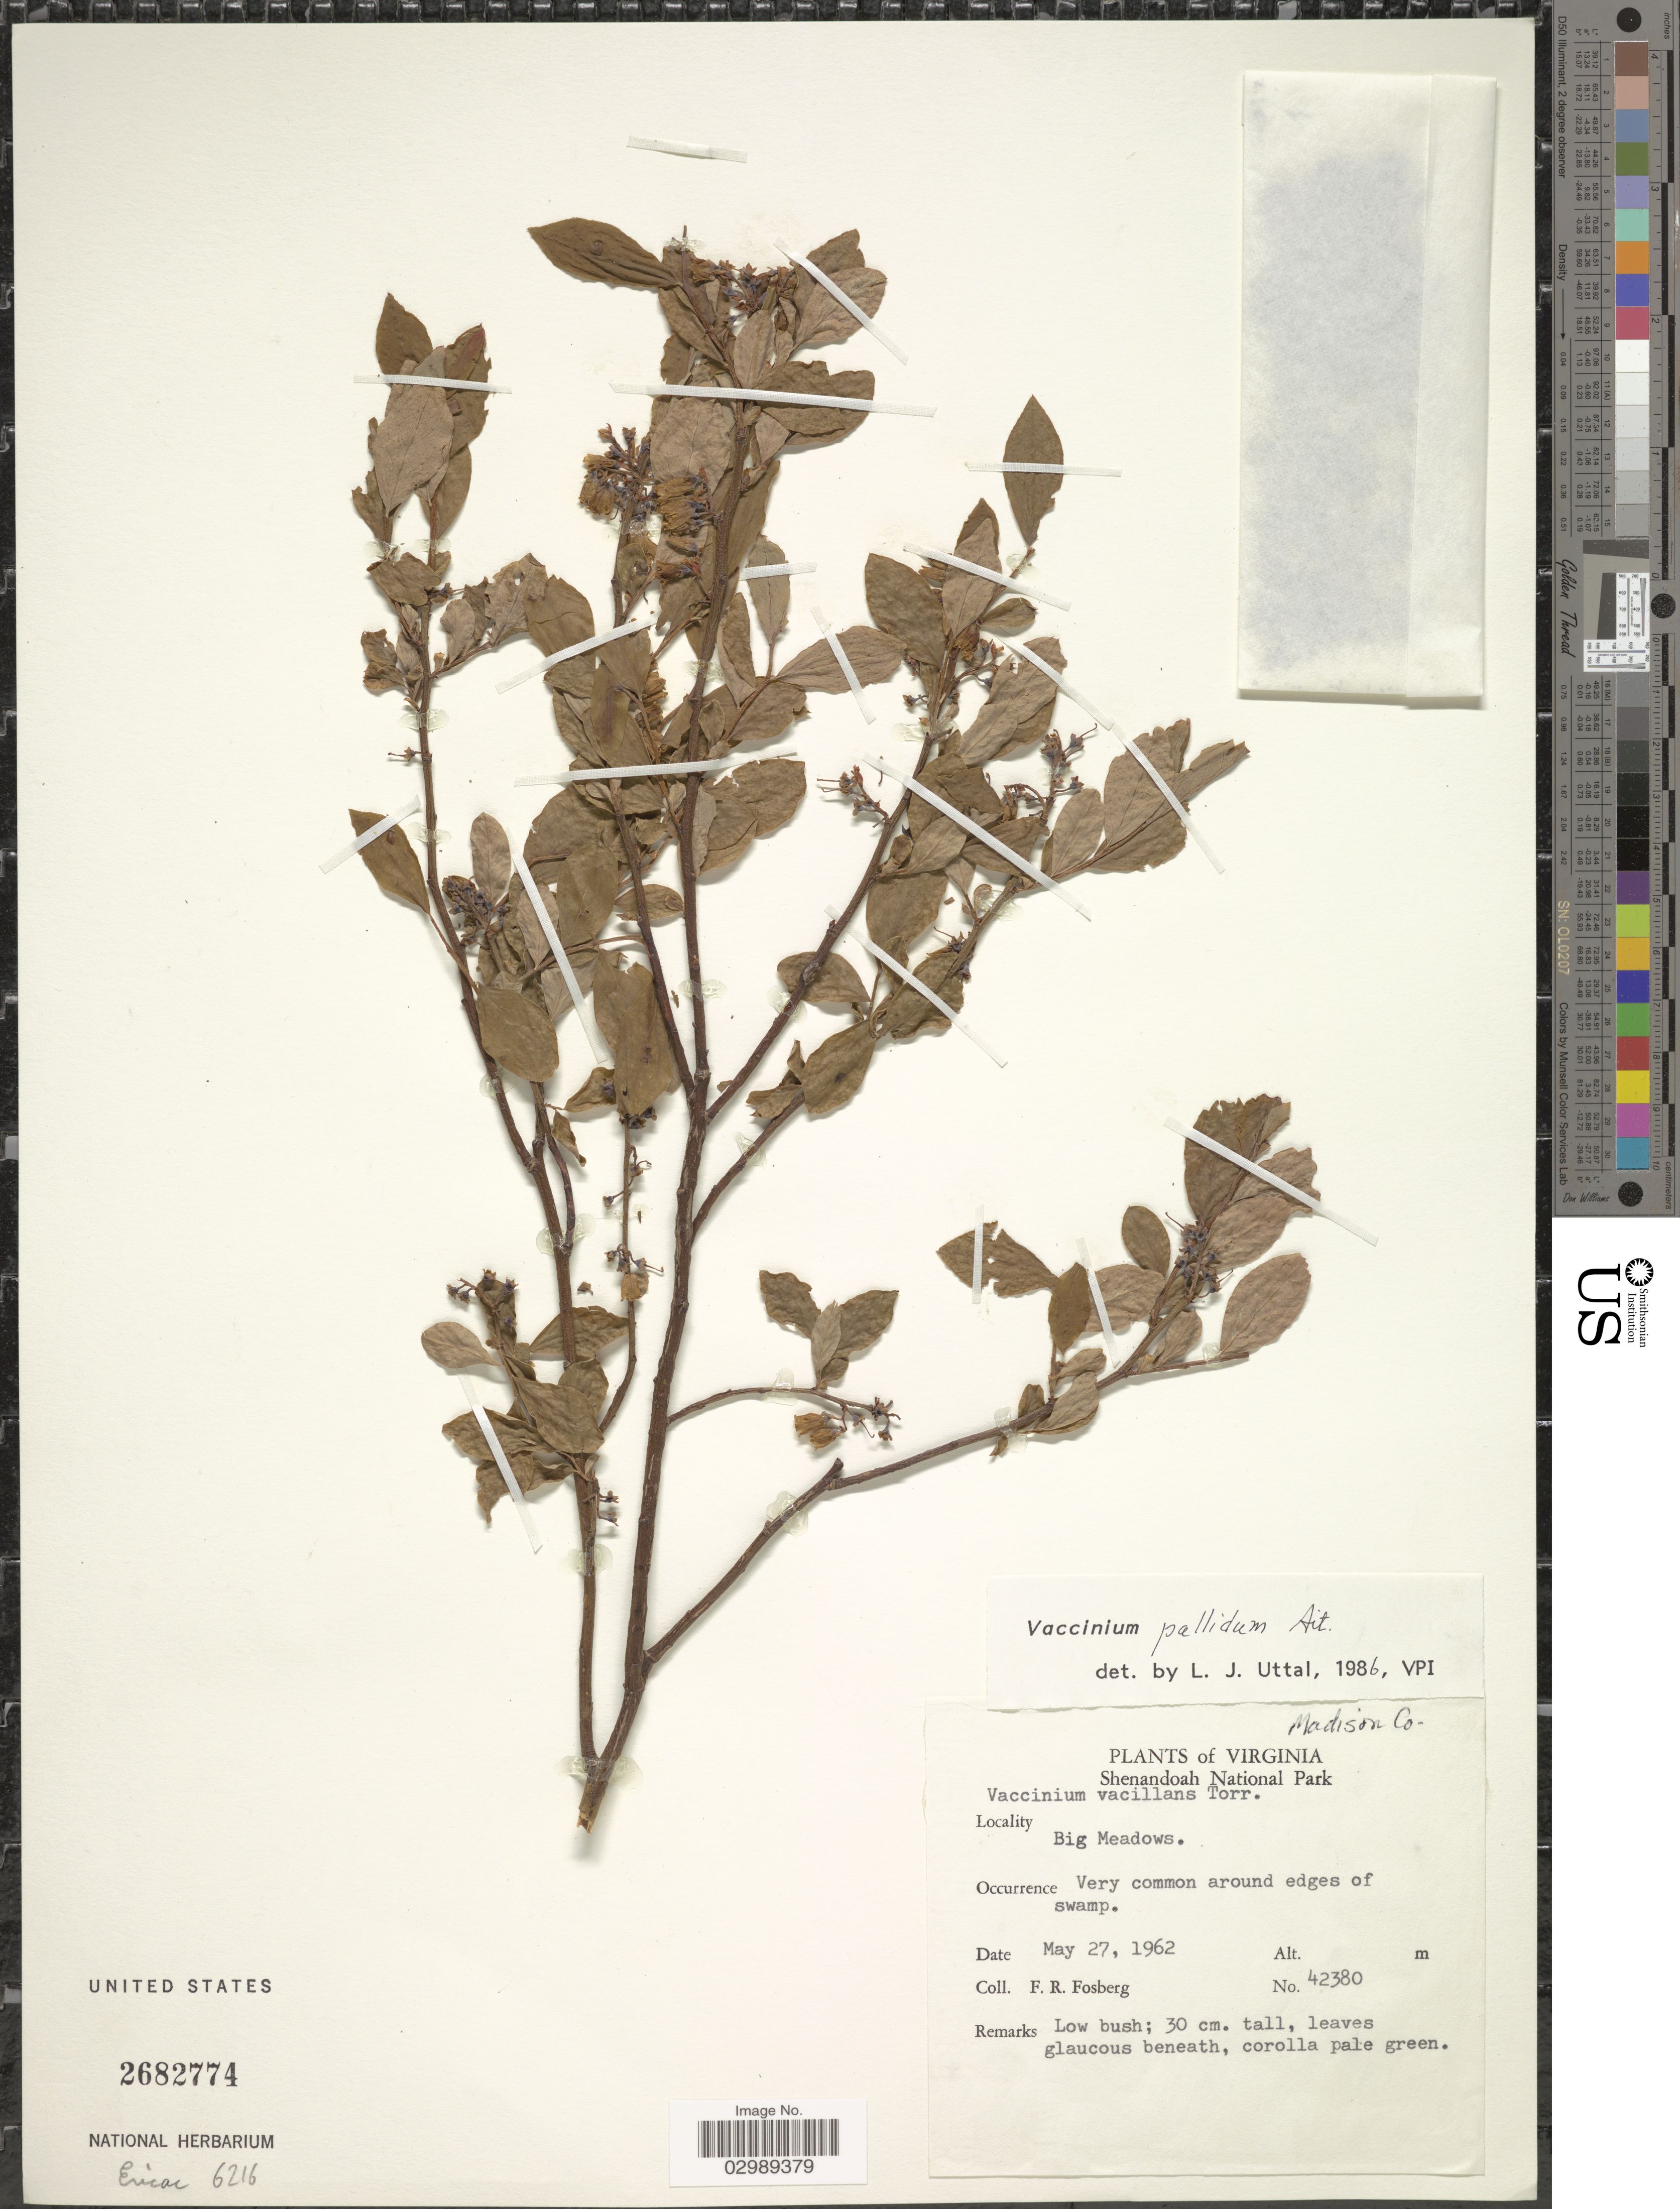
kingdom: Plantae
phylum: Tracheophyta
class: Magnoliopsida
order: Ericales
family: Ericaceae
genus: Vaccinium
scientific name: Vaccinium pallidum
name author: Aiton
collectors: F. R. Fosberg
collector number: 42380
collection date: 1962-05-27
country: United States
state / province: Virginia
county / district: Madison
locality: Shenandoah National Park, Big Meadows.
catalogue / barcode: US 2682774